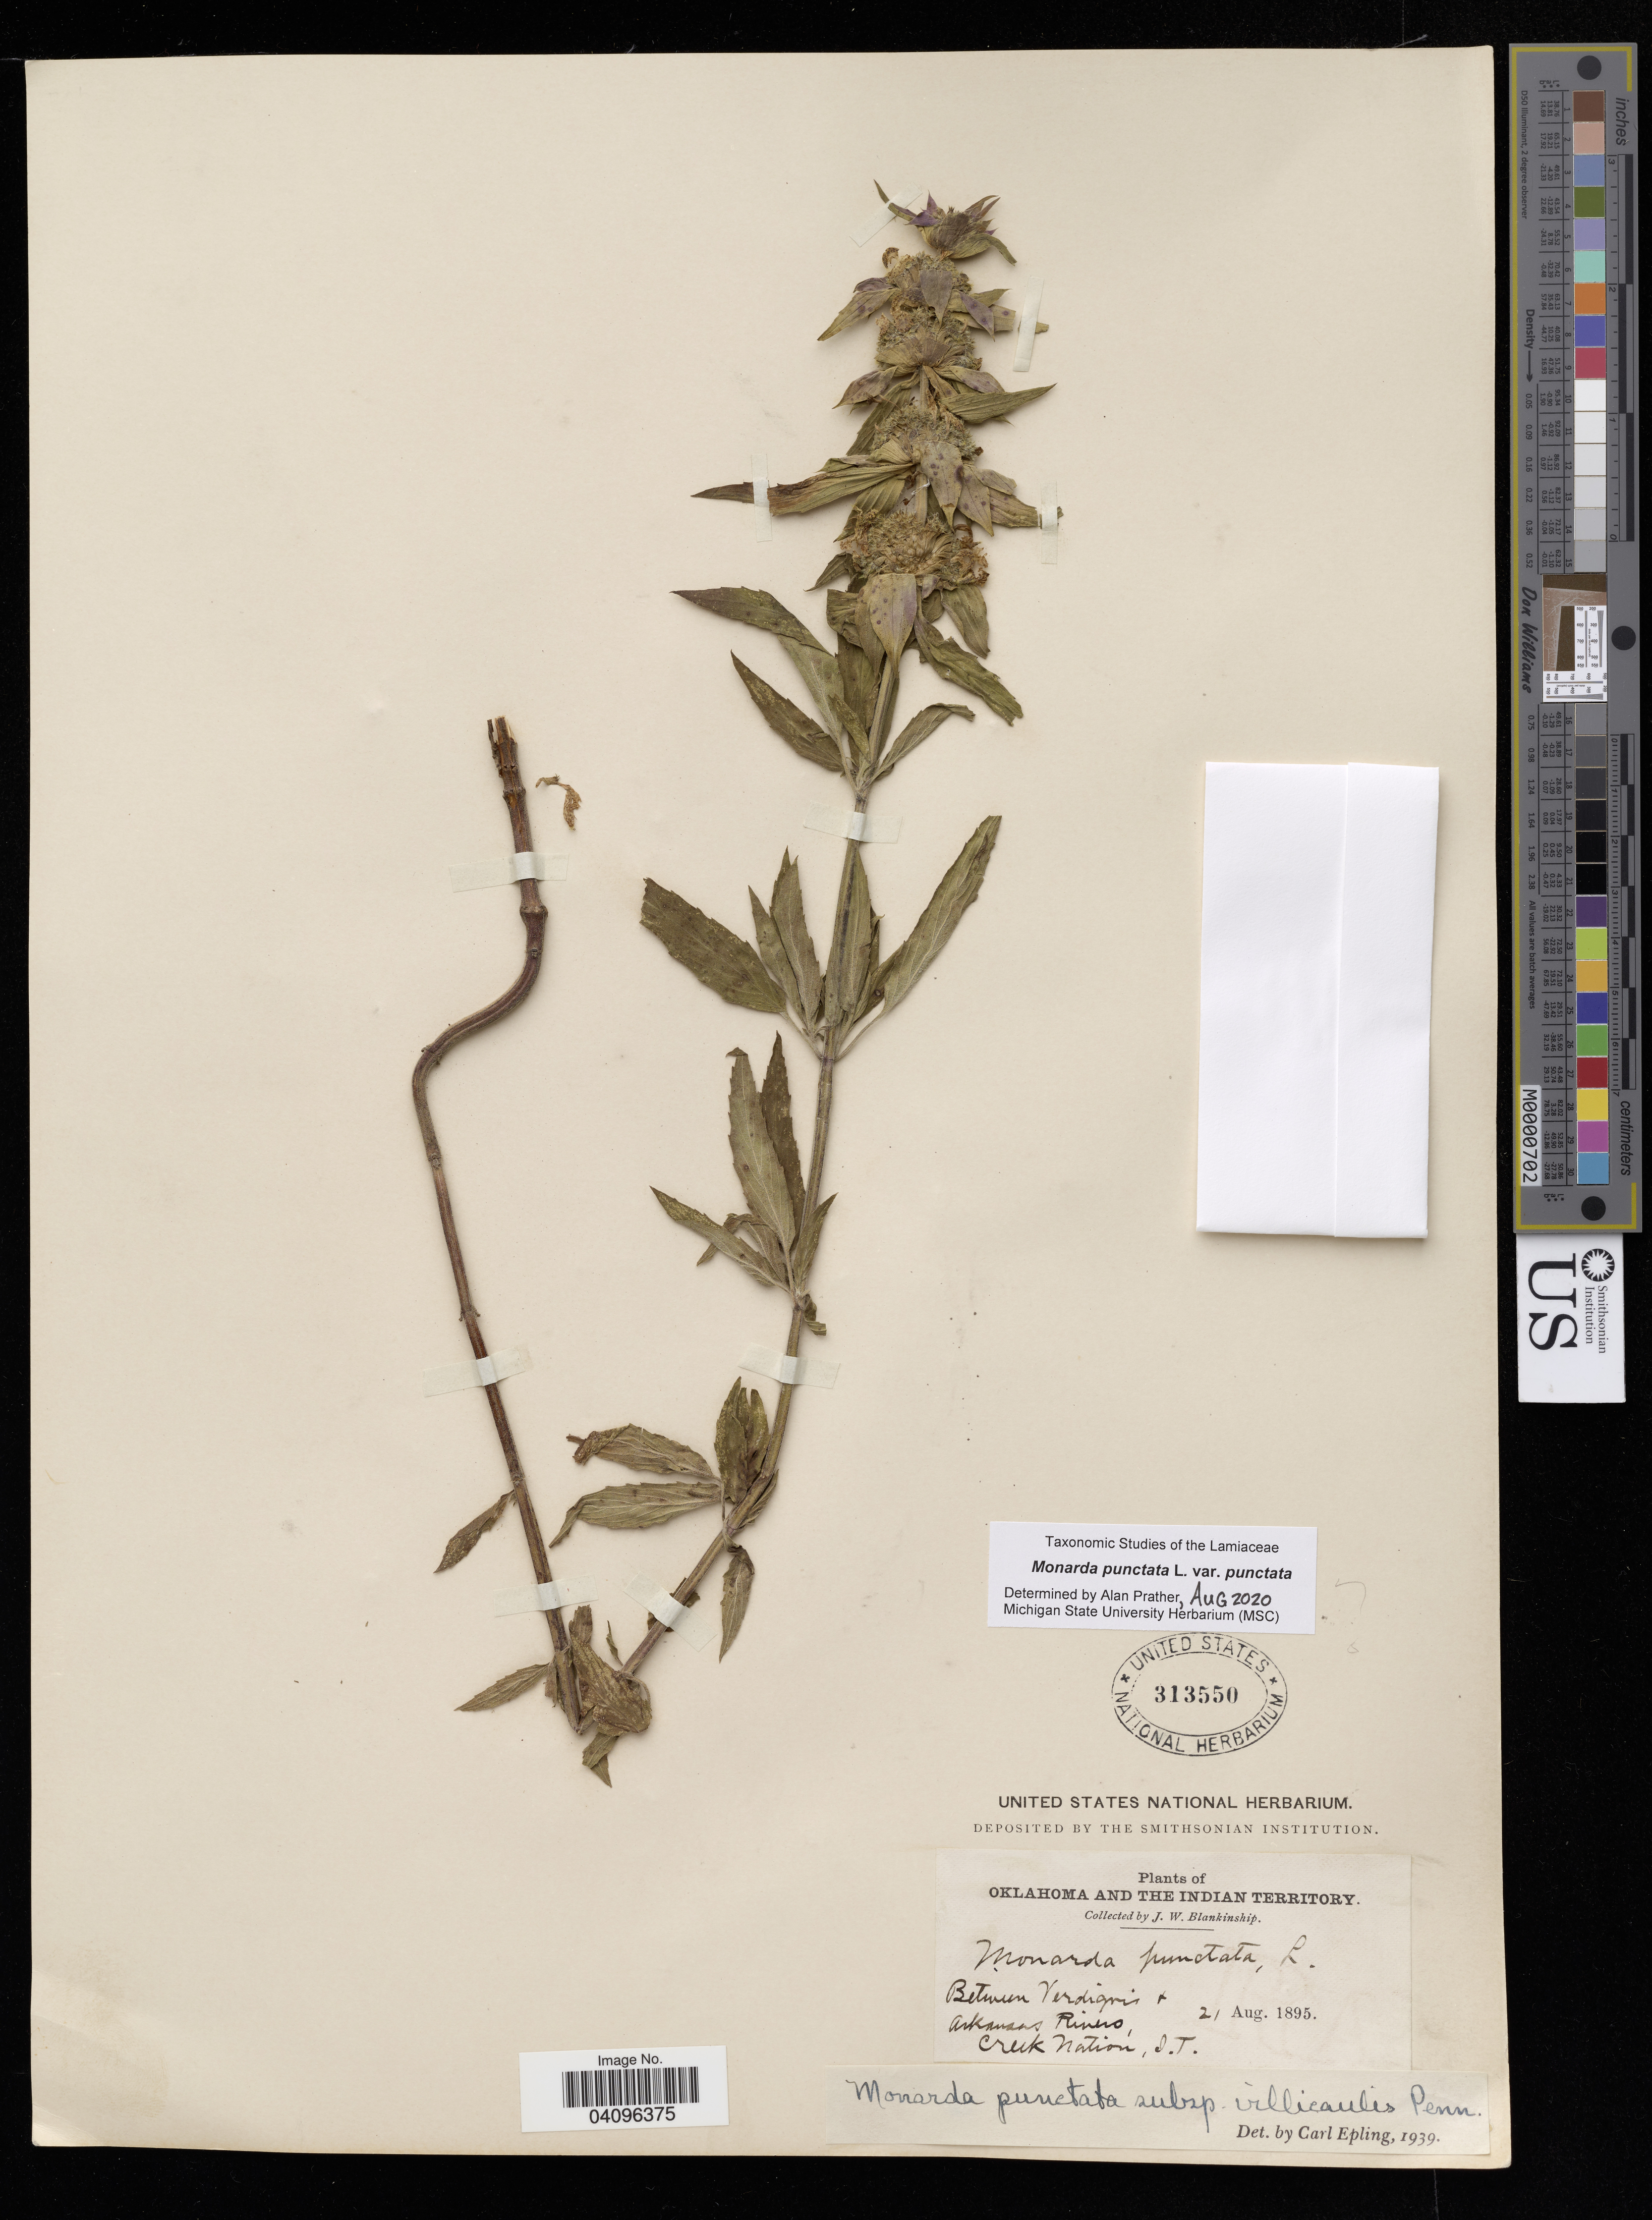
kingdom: Plantae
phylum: Tracheophyta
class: Magnoliopsida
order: Lamiales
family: Lamiaceae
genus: Monarda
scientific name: Monarda punctata var. punctata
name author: L.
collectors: J. W. Blankinship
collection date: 1895-08-21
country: United States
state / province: Oklahoma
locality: Oklahoma and The Indian Territory. Between Verdigris & Arkansas Rivers, Creek Nation, I.T.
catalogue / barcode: US 313550